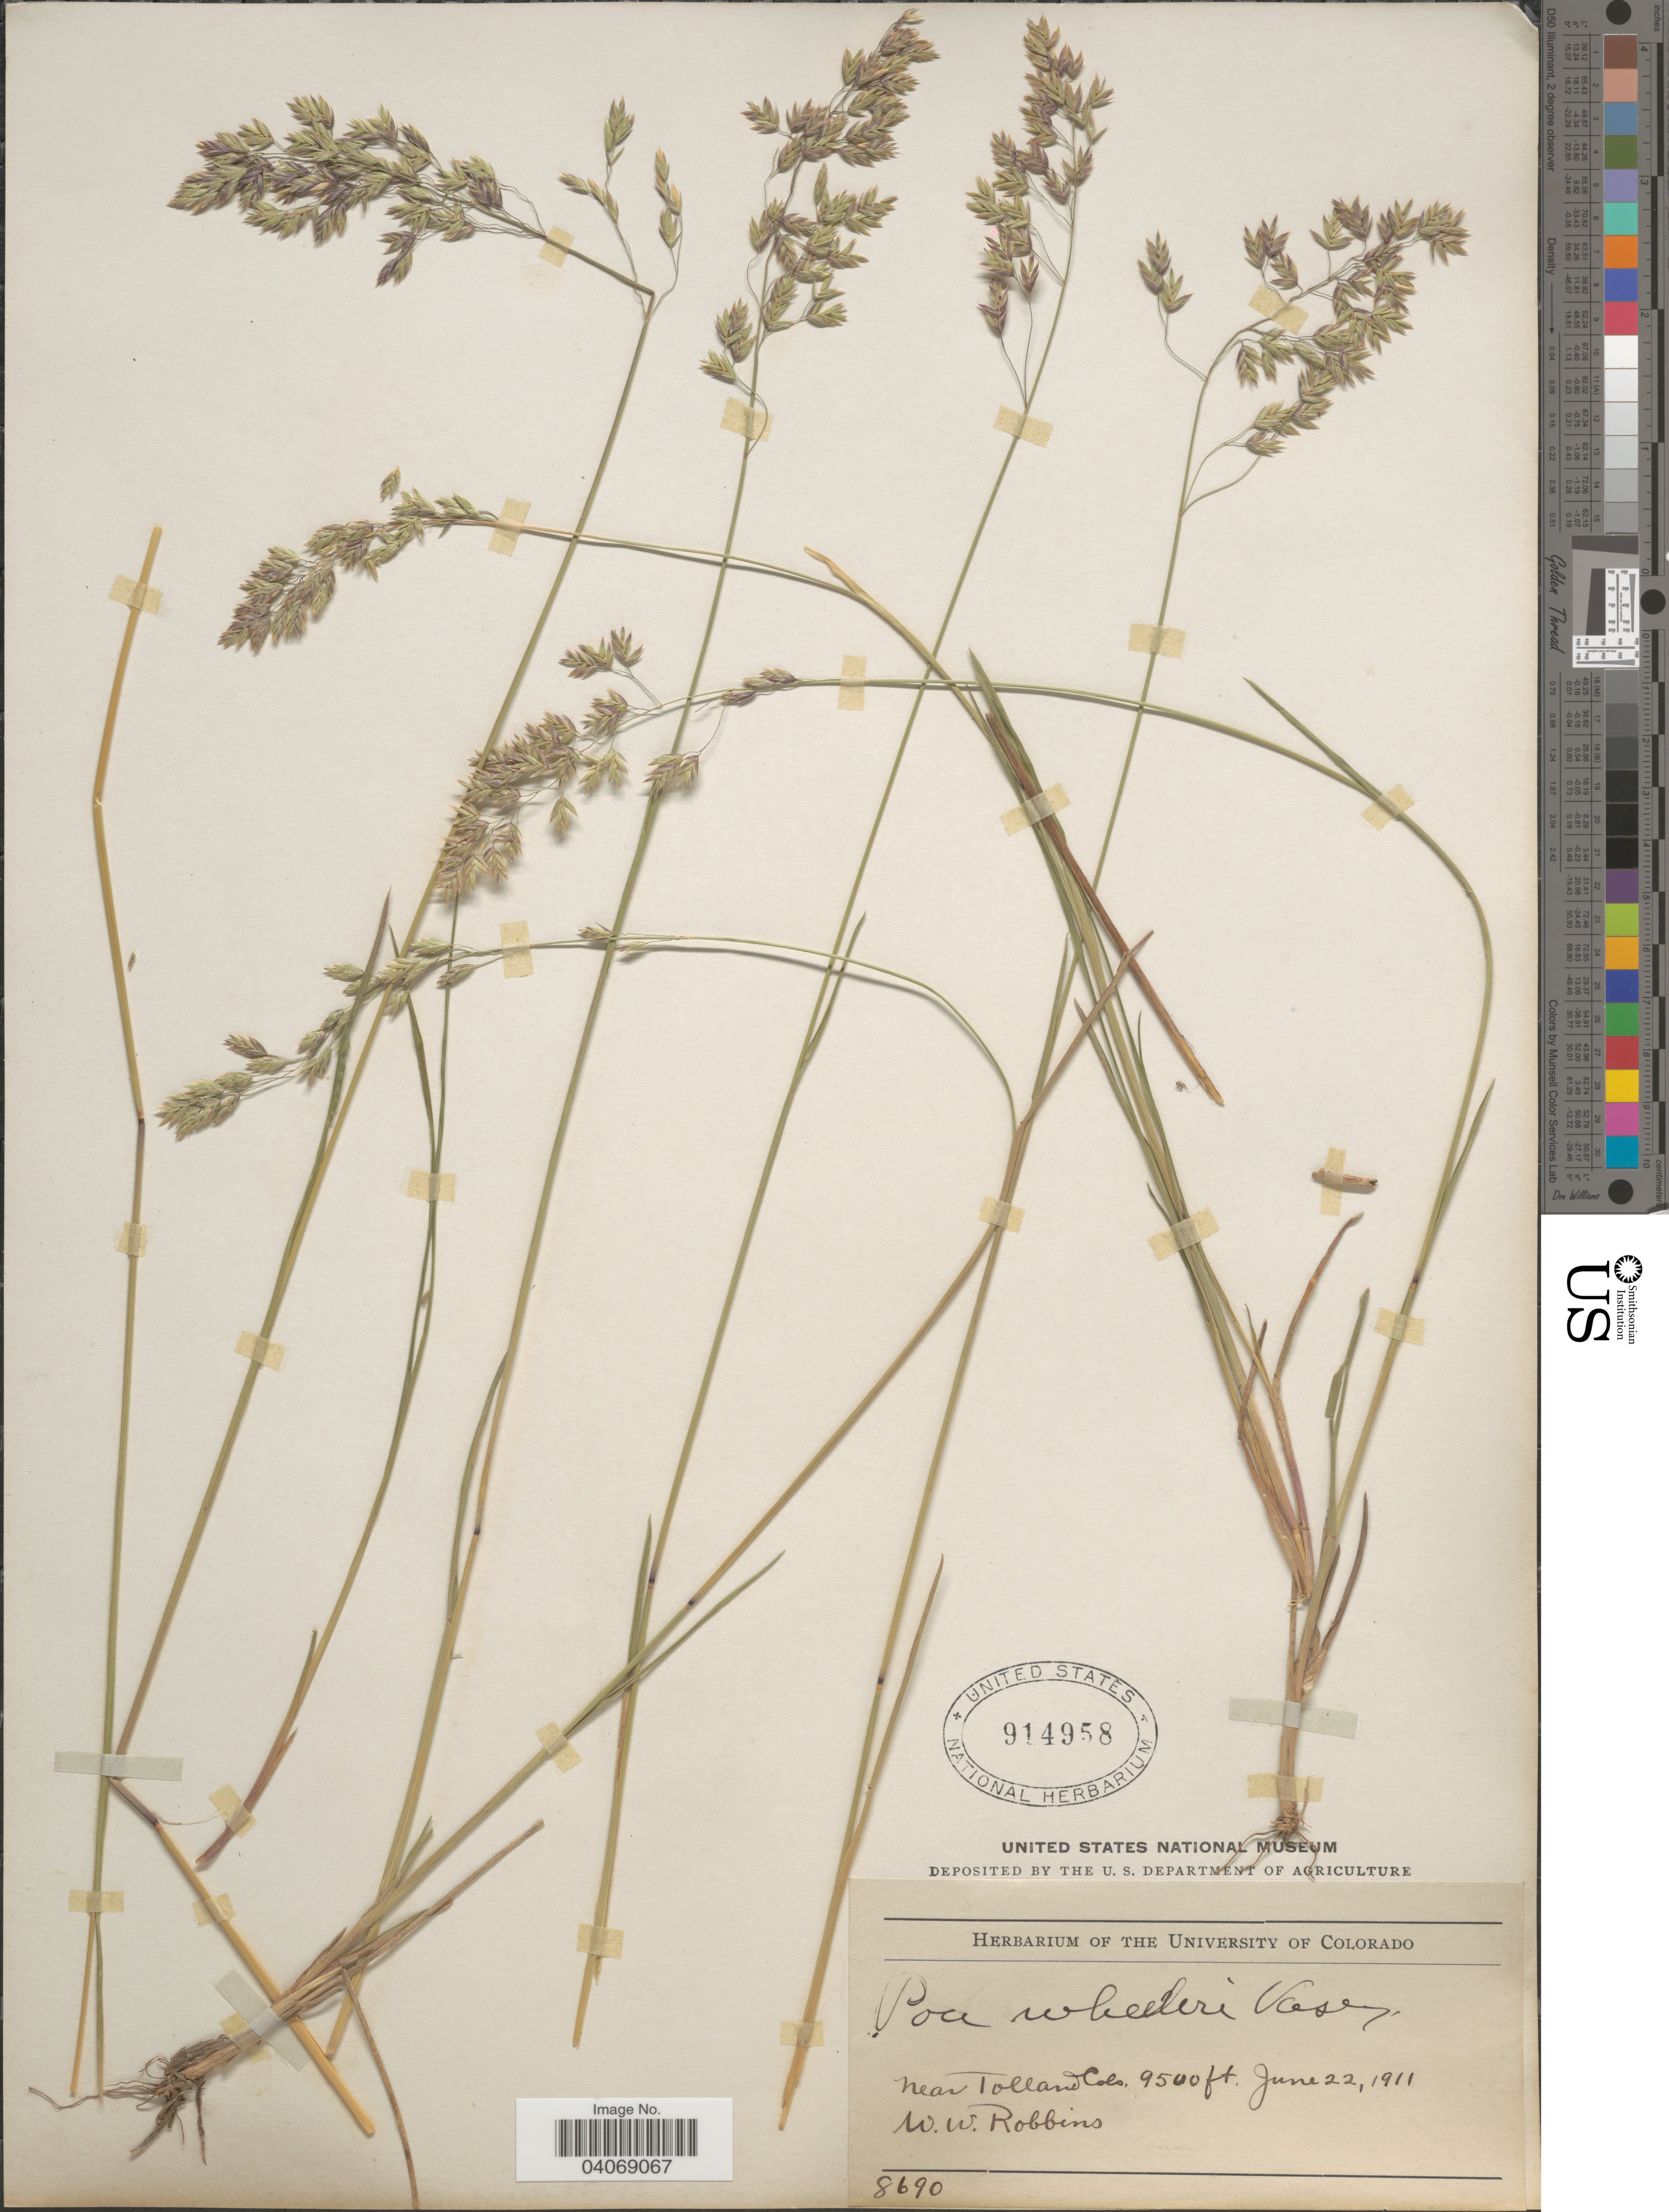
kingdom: Plantae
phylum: Tracheophyta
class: Liliopsida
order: Poales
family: Poaceae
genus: Poa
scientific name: Poa wheeleri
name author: Vasey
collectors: W. Robbins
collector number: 8690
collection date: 1911-06-22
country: United States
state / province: Colorado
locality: Near Tolland.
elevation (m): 2896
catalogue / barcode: US 914958